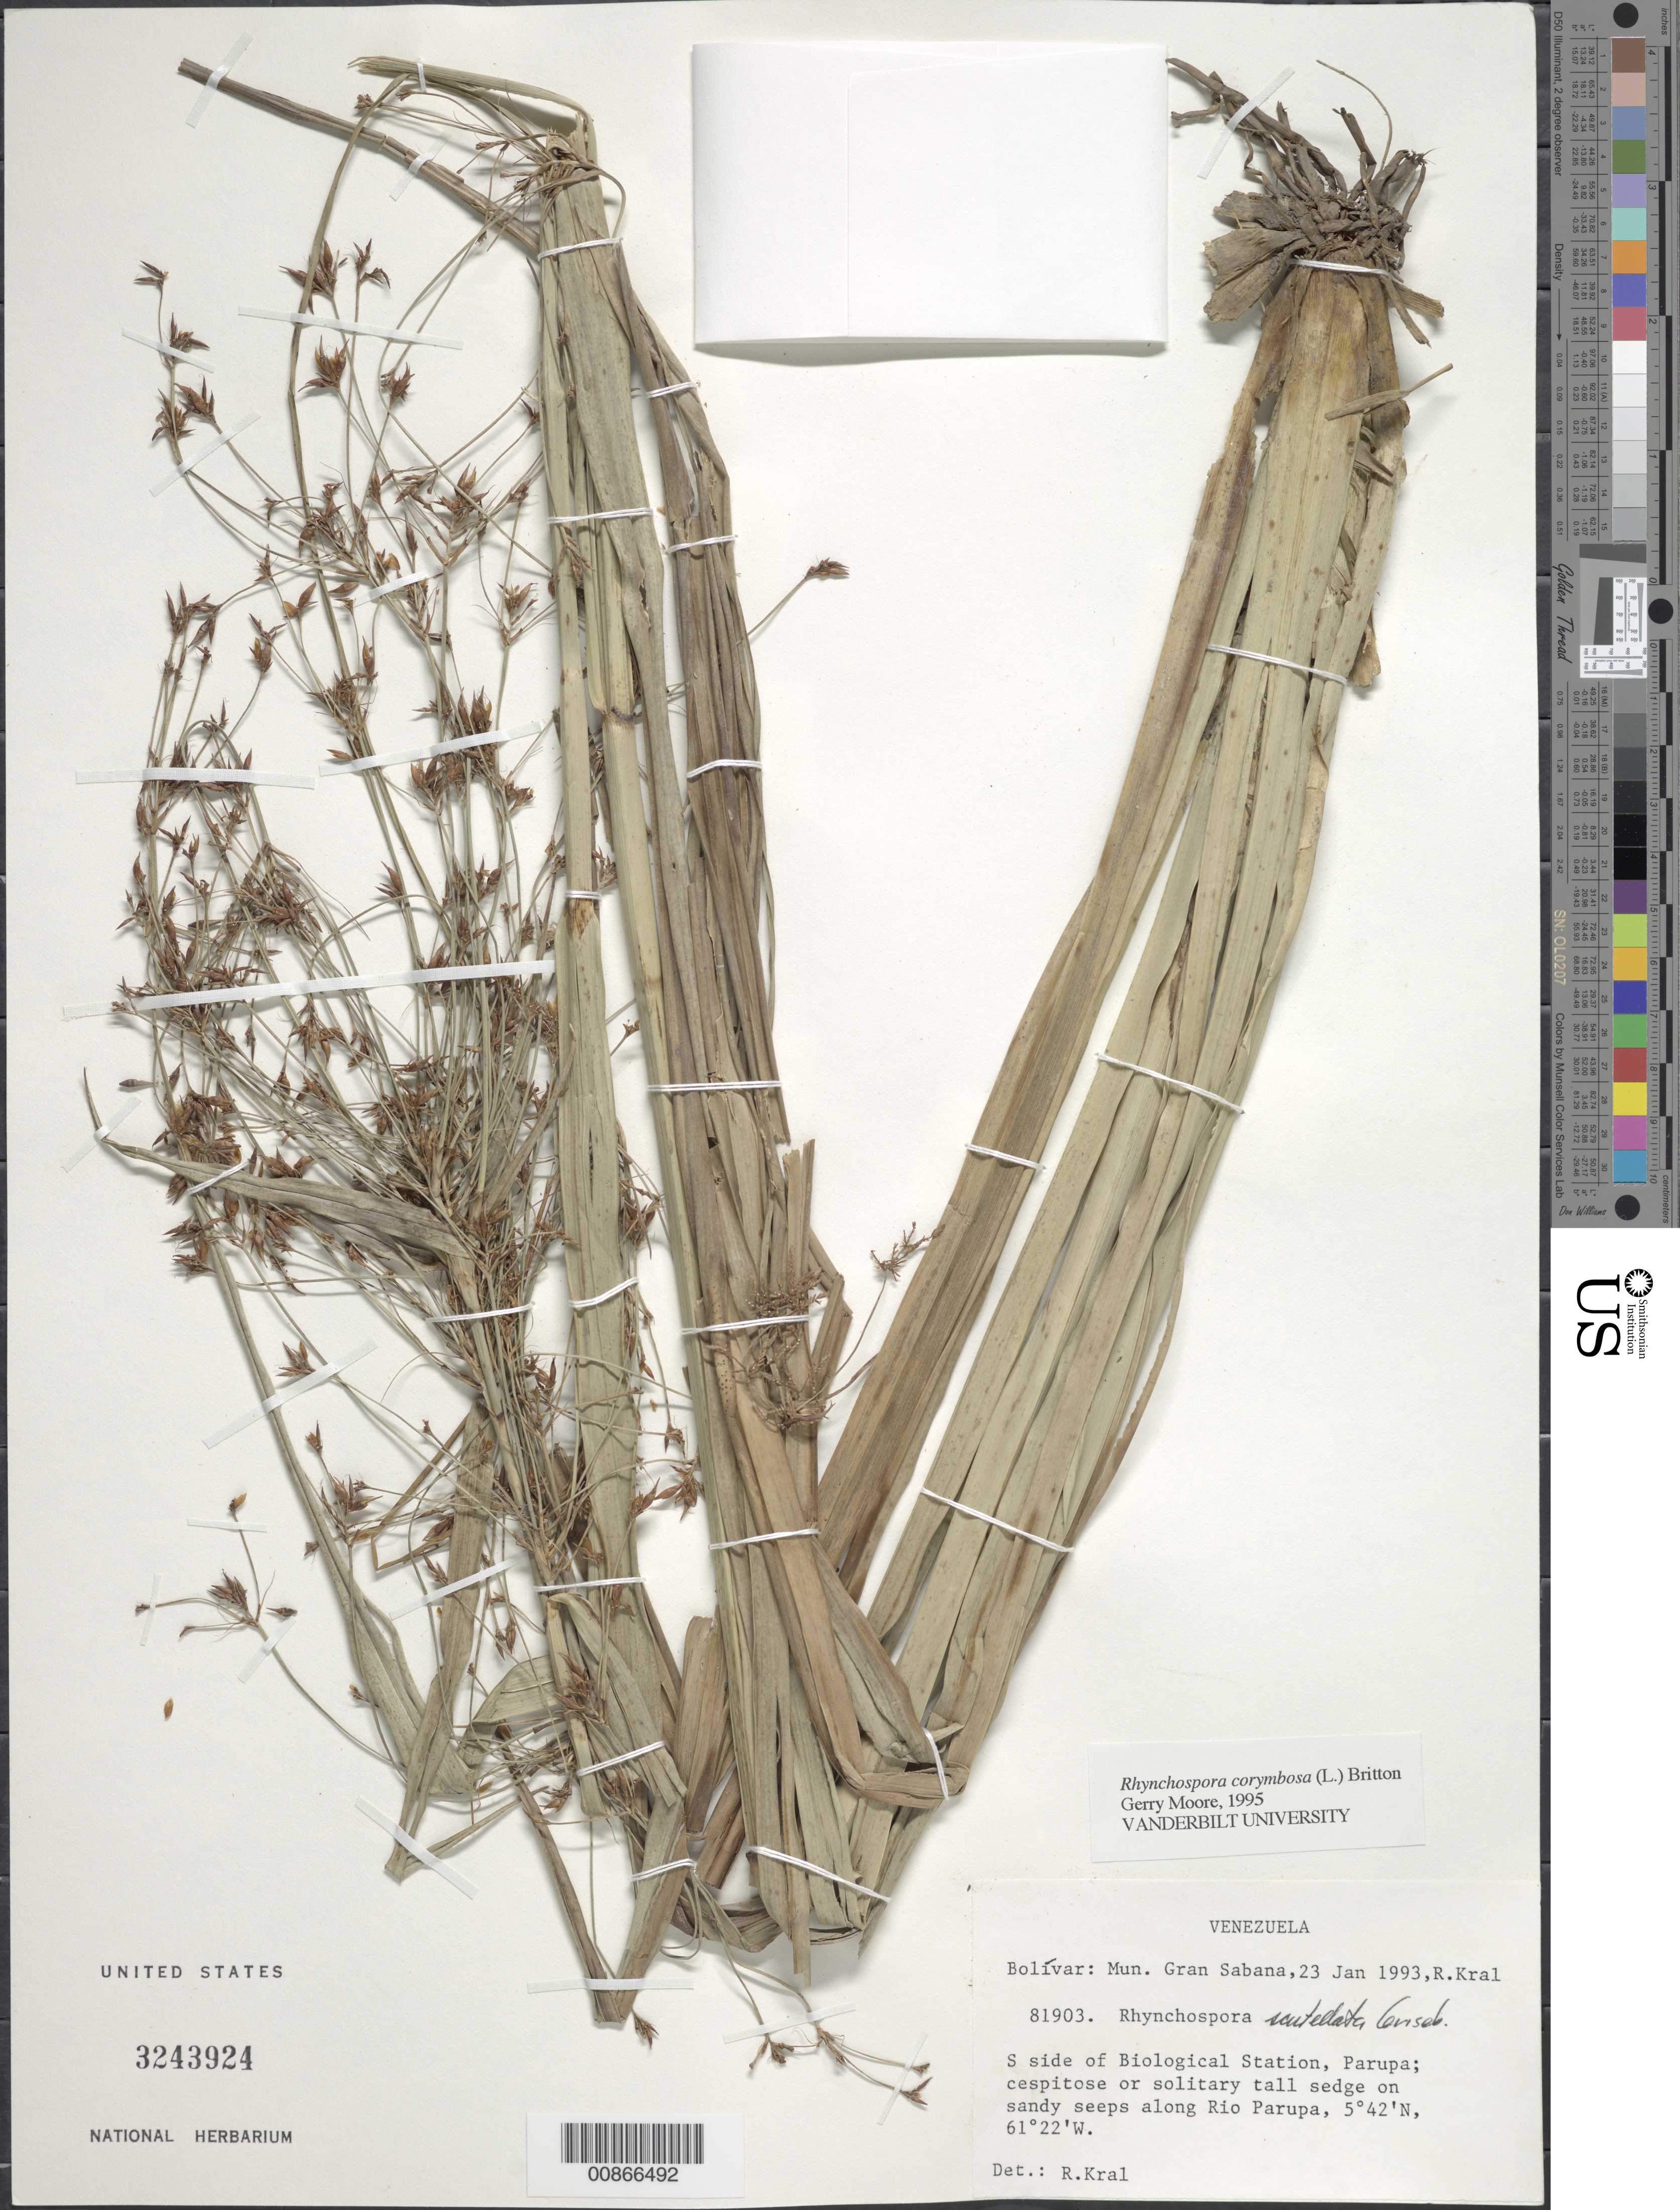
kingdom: Plantae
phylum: Tracheophyta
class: Liliopsida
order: Poales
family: Cyperaceae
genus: Rhynchospora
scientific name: Rhynchospora corymbosa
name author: (L.) Britton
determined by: Moore, G. T.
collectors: R. Kral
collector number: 81903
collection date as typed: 23-Jan-93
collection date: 1993-01-23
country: Venezuela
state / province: Bolívar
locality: Mun. Gran Sabana, S side of Biological Station, Parupa, along Río Parupa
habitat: Sandy seeps along river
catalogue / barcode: US 3243924